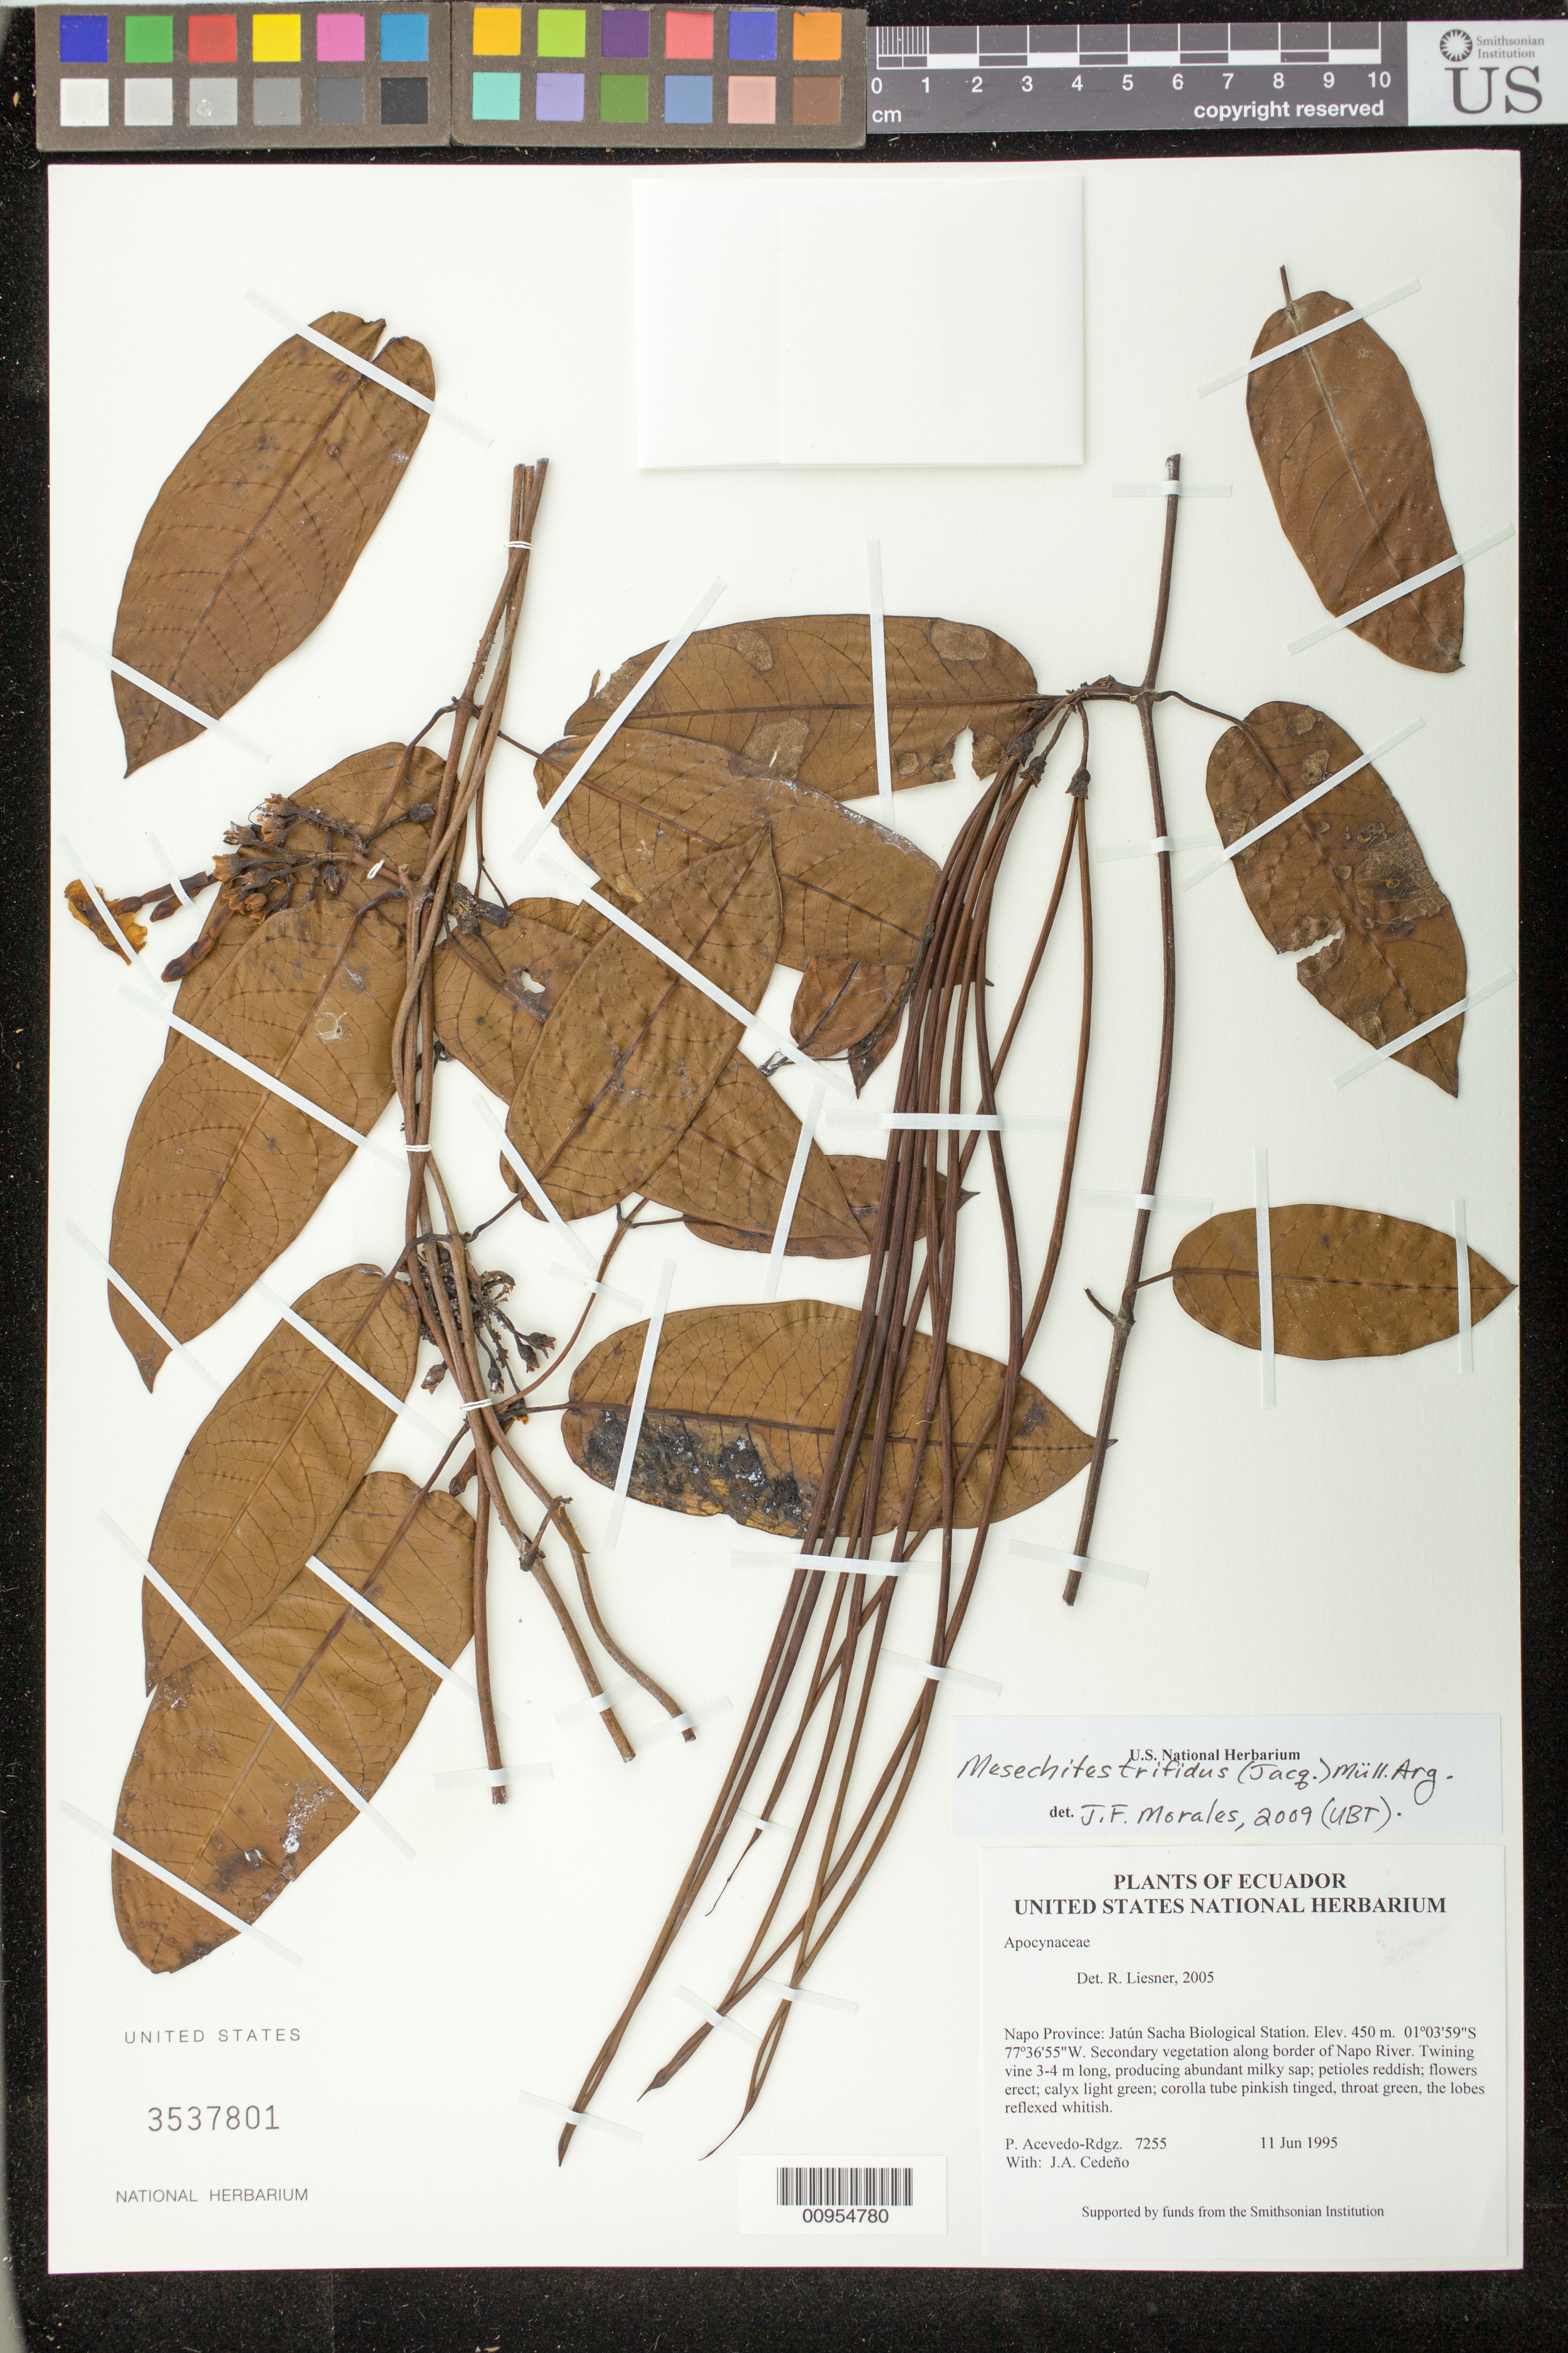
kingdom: Plantae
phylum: Tracheophyta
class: Magnoliopsida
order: Gentianales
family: Apocynaceae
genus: Mesechites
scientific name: Mesechites trifidus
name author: (Jacq.) Müll. Arg.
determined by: Morales, J. F.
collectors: P. Acevedo-Rodr. & J. A. Cedeño M.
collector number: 7255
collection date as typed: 11 Jun 1995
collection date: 1995-06-11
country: Ecuador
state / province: Napo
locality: Napo Province: Jatún Sacha Biological Station.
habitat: Secondary vegetation along border of Napo River.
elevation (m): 450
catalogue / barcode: US 3537801